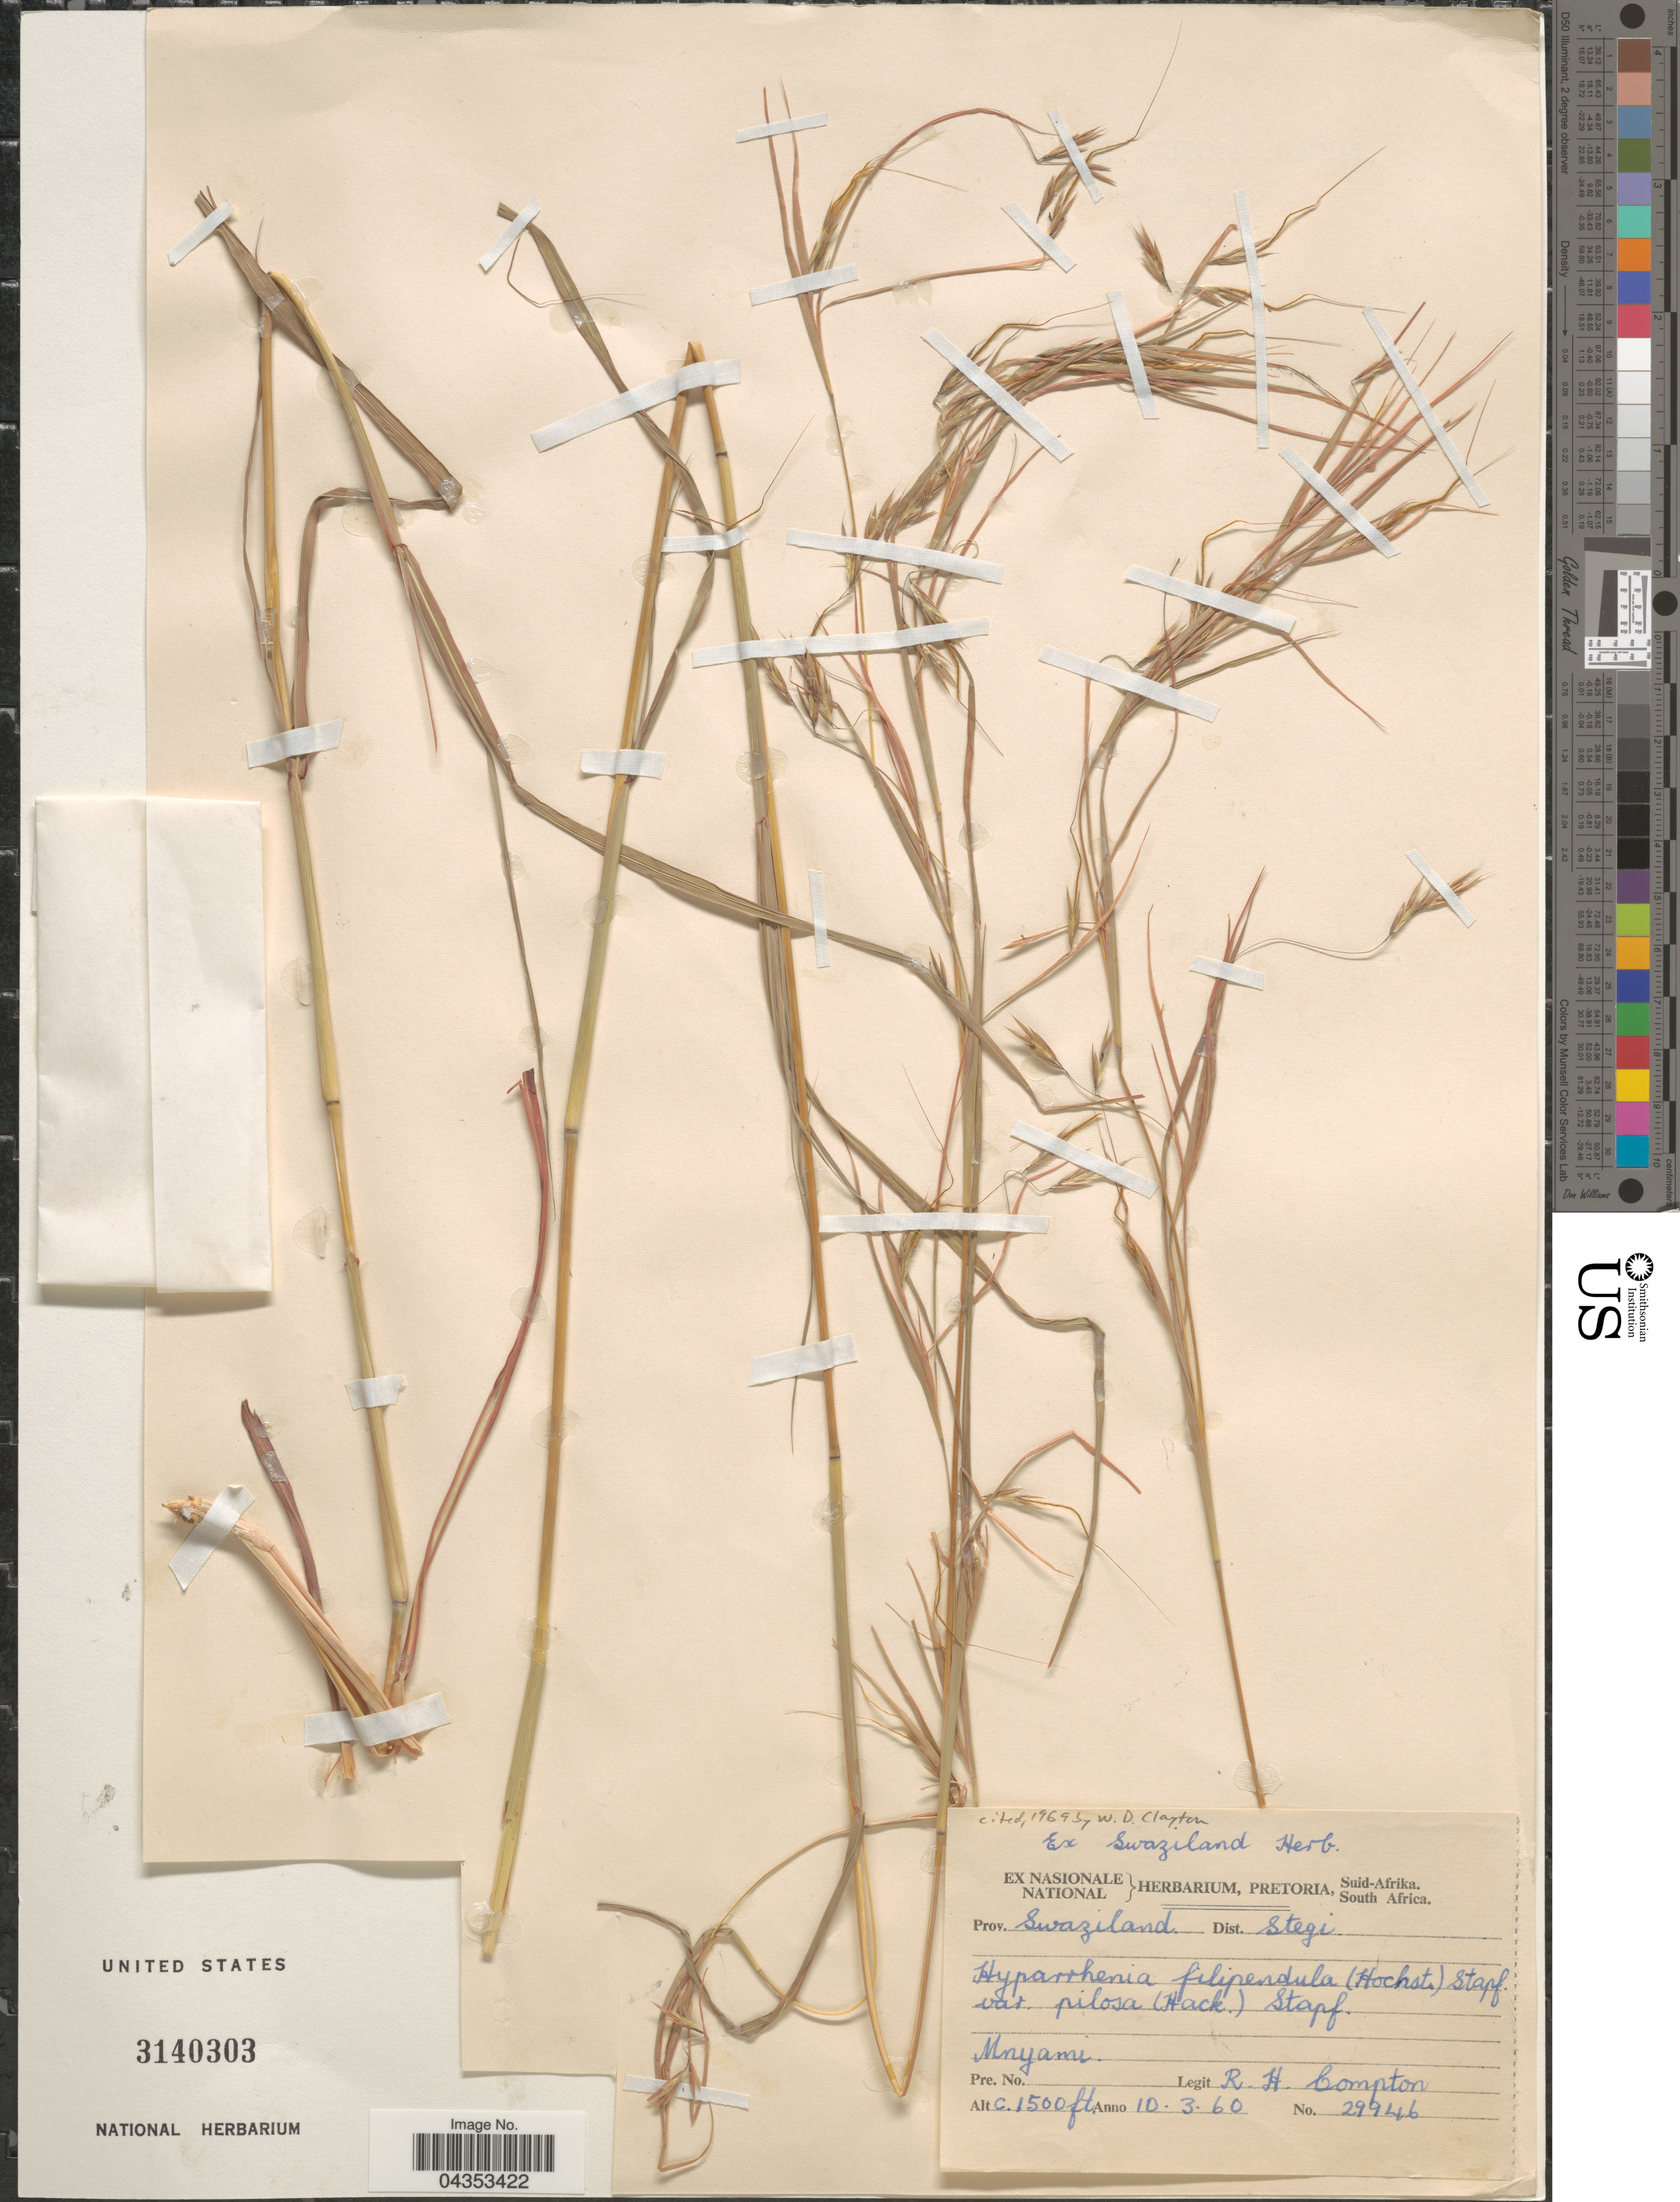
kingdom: Plantae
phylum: Tracheophyta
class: Liliopsida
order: Poales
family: Poaceae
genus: Hyparrhenia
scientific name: Hyparrhenia filipendula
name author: (Hochr.) Stapf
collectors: R. H. Compton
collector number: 29946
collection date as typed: Transcribed d/m/y: 10/3/60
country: Eswatini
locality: Prov. Swaziland Dist. Stegi. Mnyami.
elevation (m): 457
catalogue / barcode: US 3140303